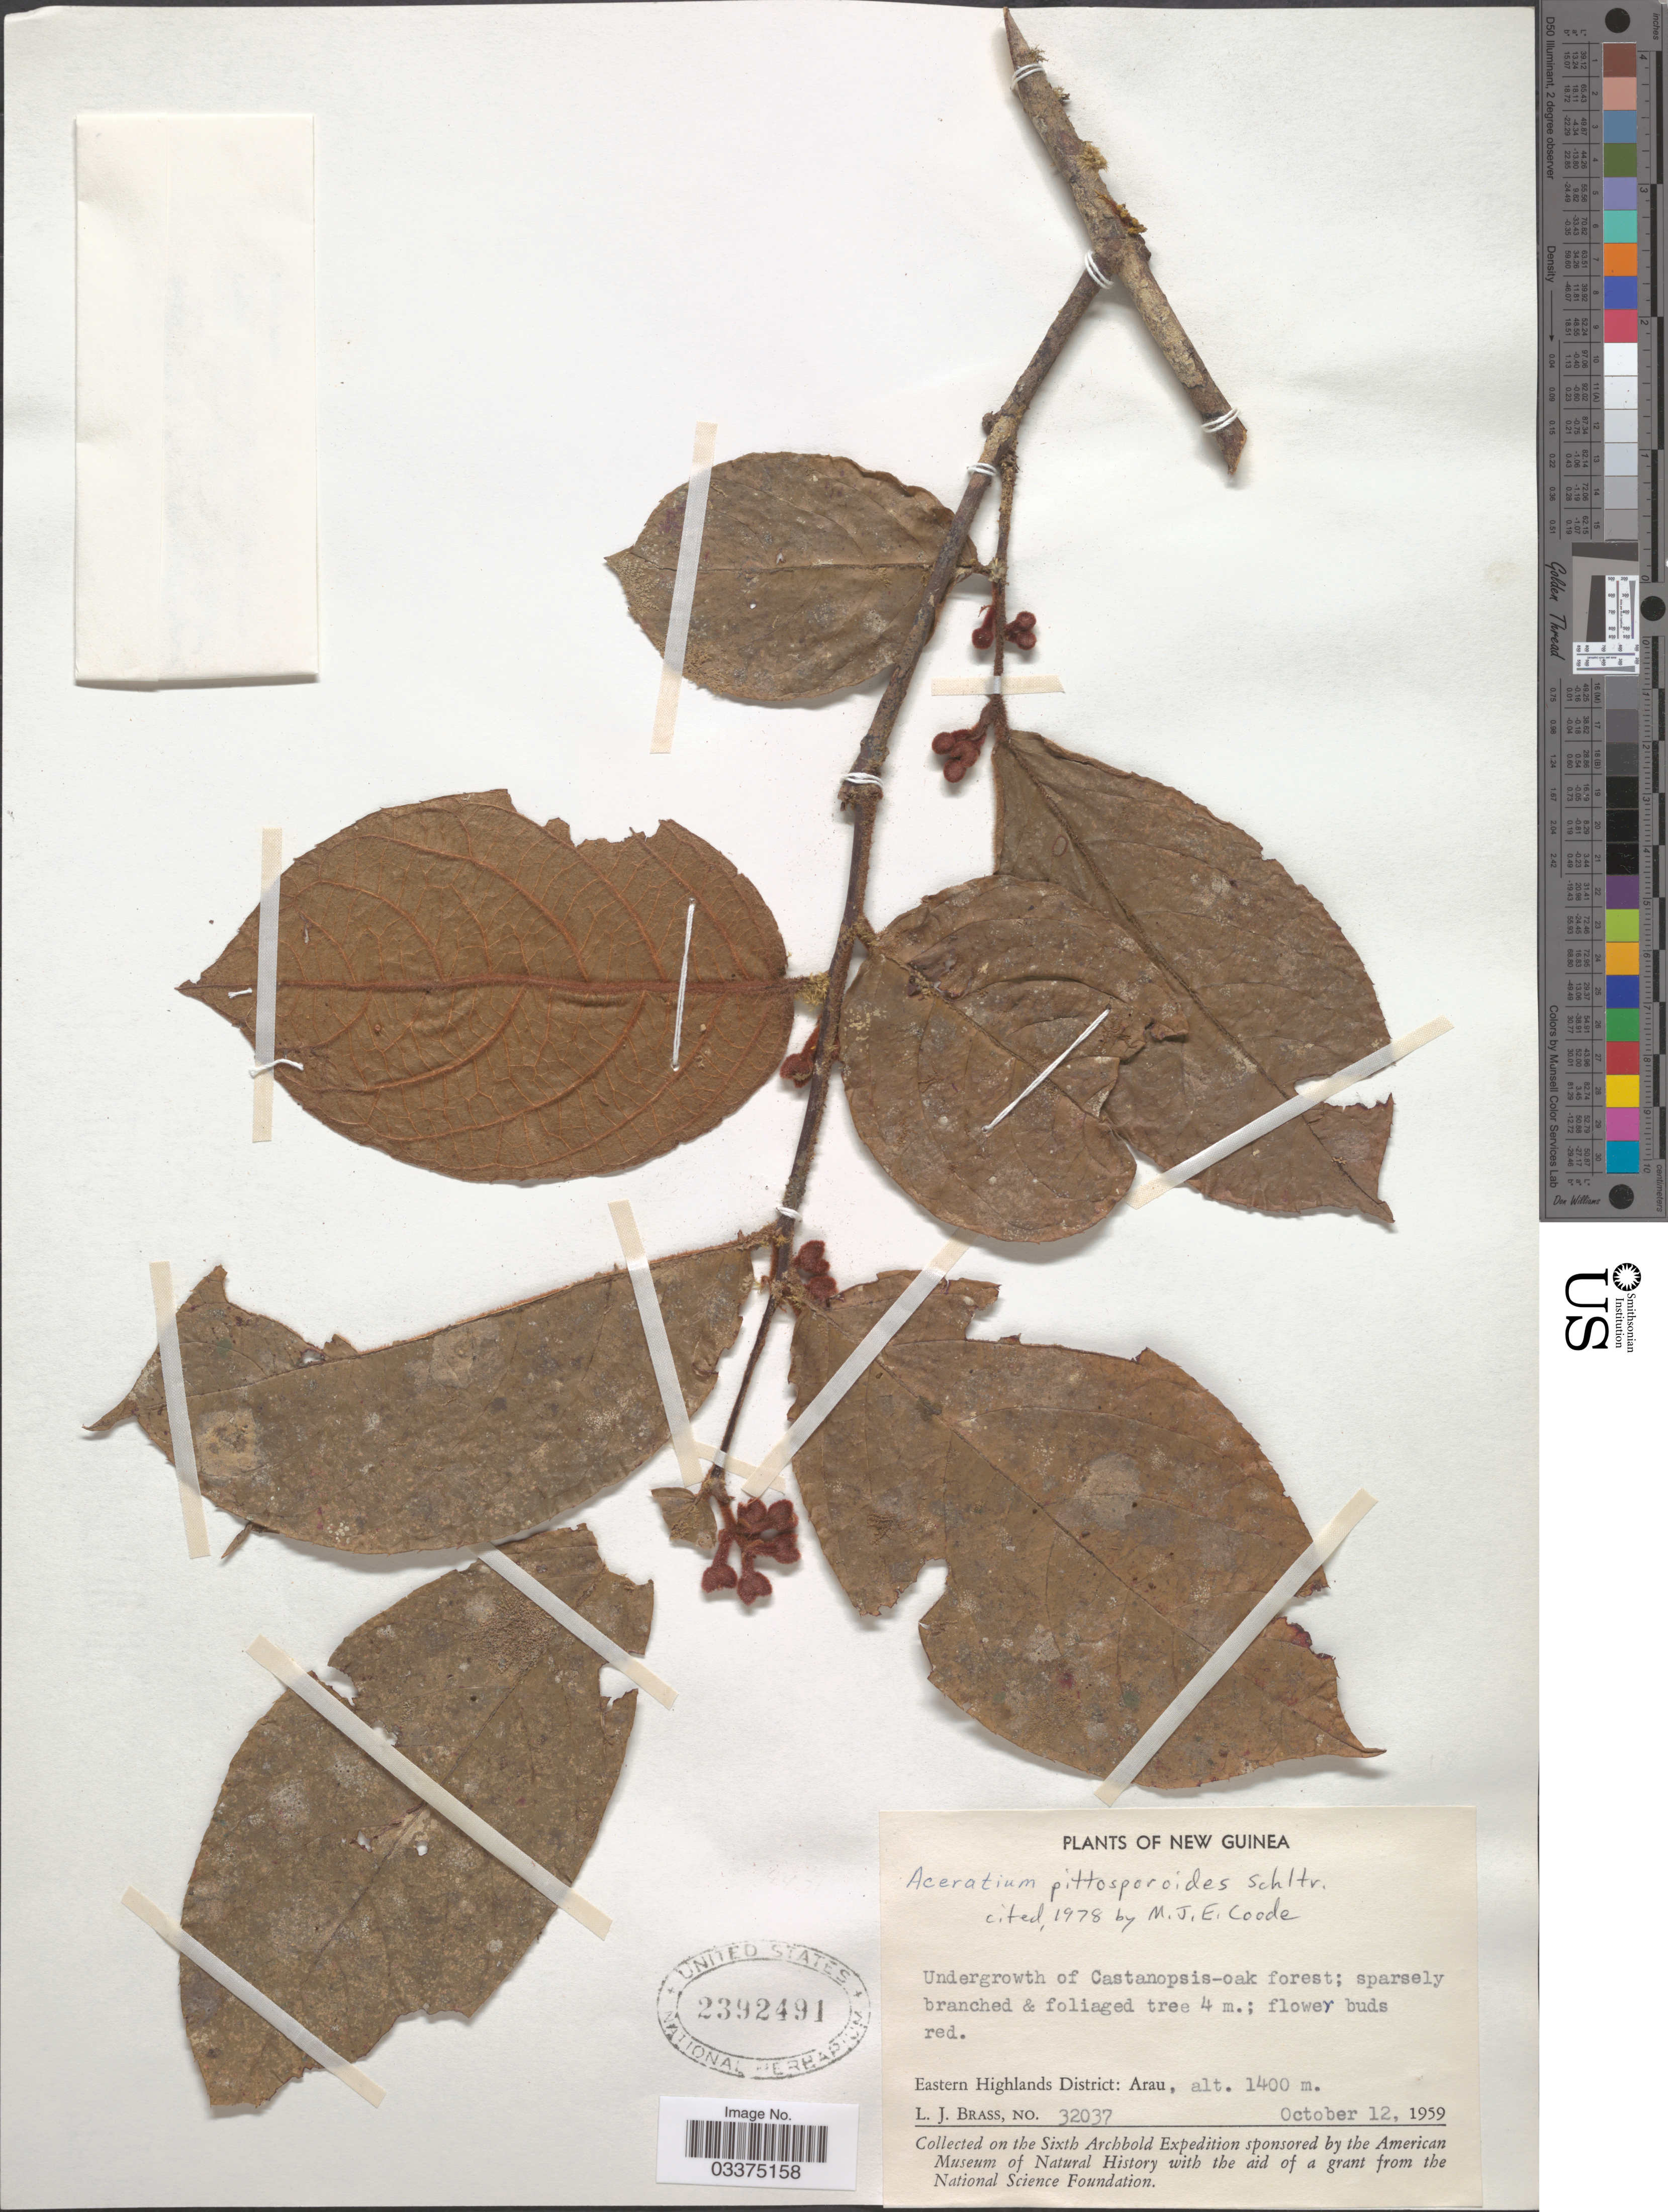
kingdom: Plantae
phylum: Tracheophyta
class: Magnoliopsida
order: Oxalidales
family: Elaeocarpaceae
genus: Aceratium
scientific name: Aceratium pittosporoides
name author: Schltr.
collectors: L. J. Brass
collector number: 32037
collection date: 1959-10-12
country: Papua New Guinea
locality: New Guinea. Eastern Highlands District: Arau.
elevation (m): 1400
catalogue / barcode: US 2392491